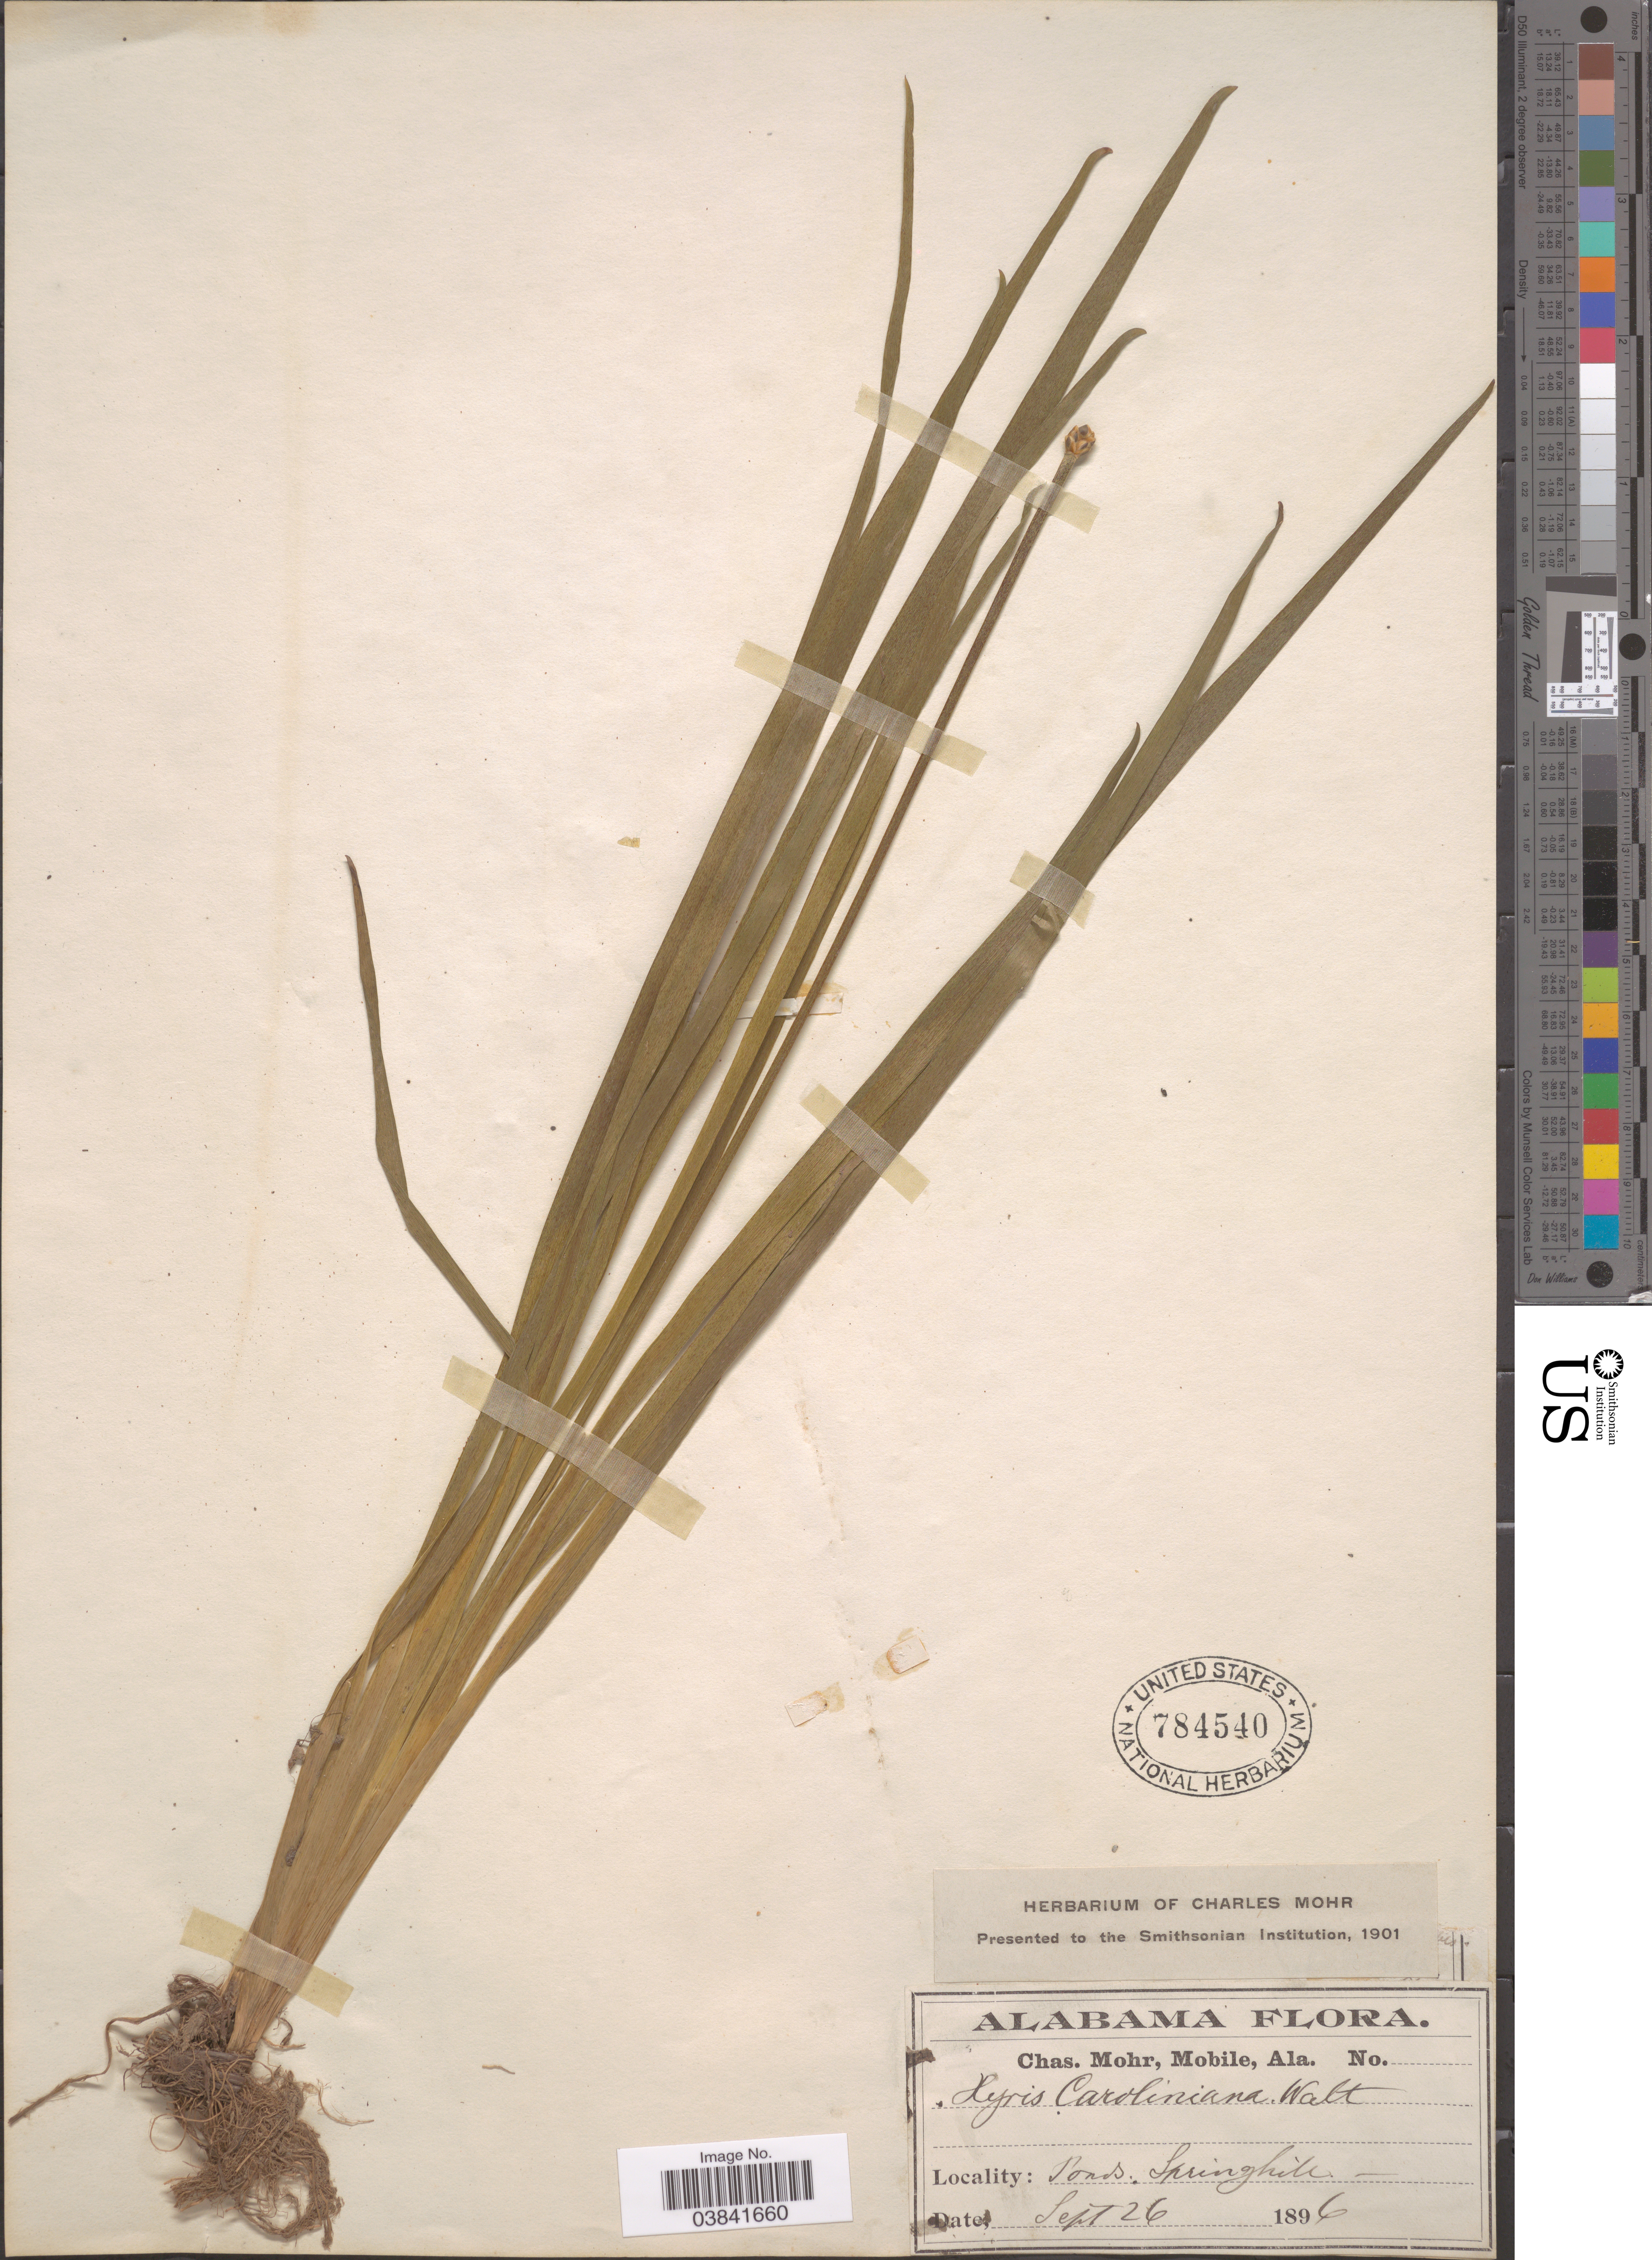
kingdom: Plantae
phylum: Tracheophyta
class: Liliopsida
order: Poales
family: Xyridaceae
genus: Xyris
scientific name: Xyris iridifolia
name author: Chapm.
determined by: Strong, Mark T., (BOT), Smithsonian Institution - National Museum of Natural History (UNITED STATES)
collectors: Mohr, C. T. (herbarium)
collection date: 1896-09-26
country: United States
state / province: Alabama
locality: Ponds. Springhill.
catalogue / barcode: US 784540